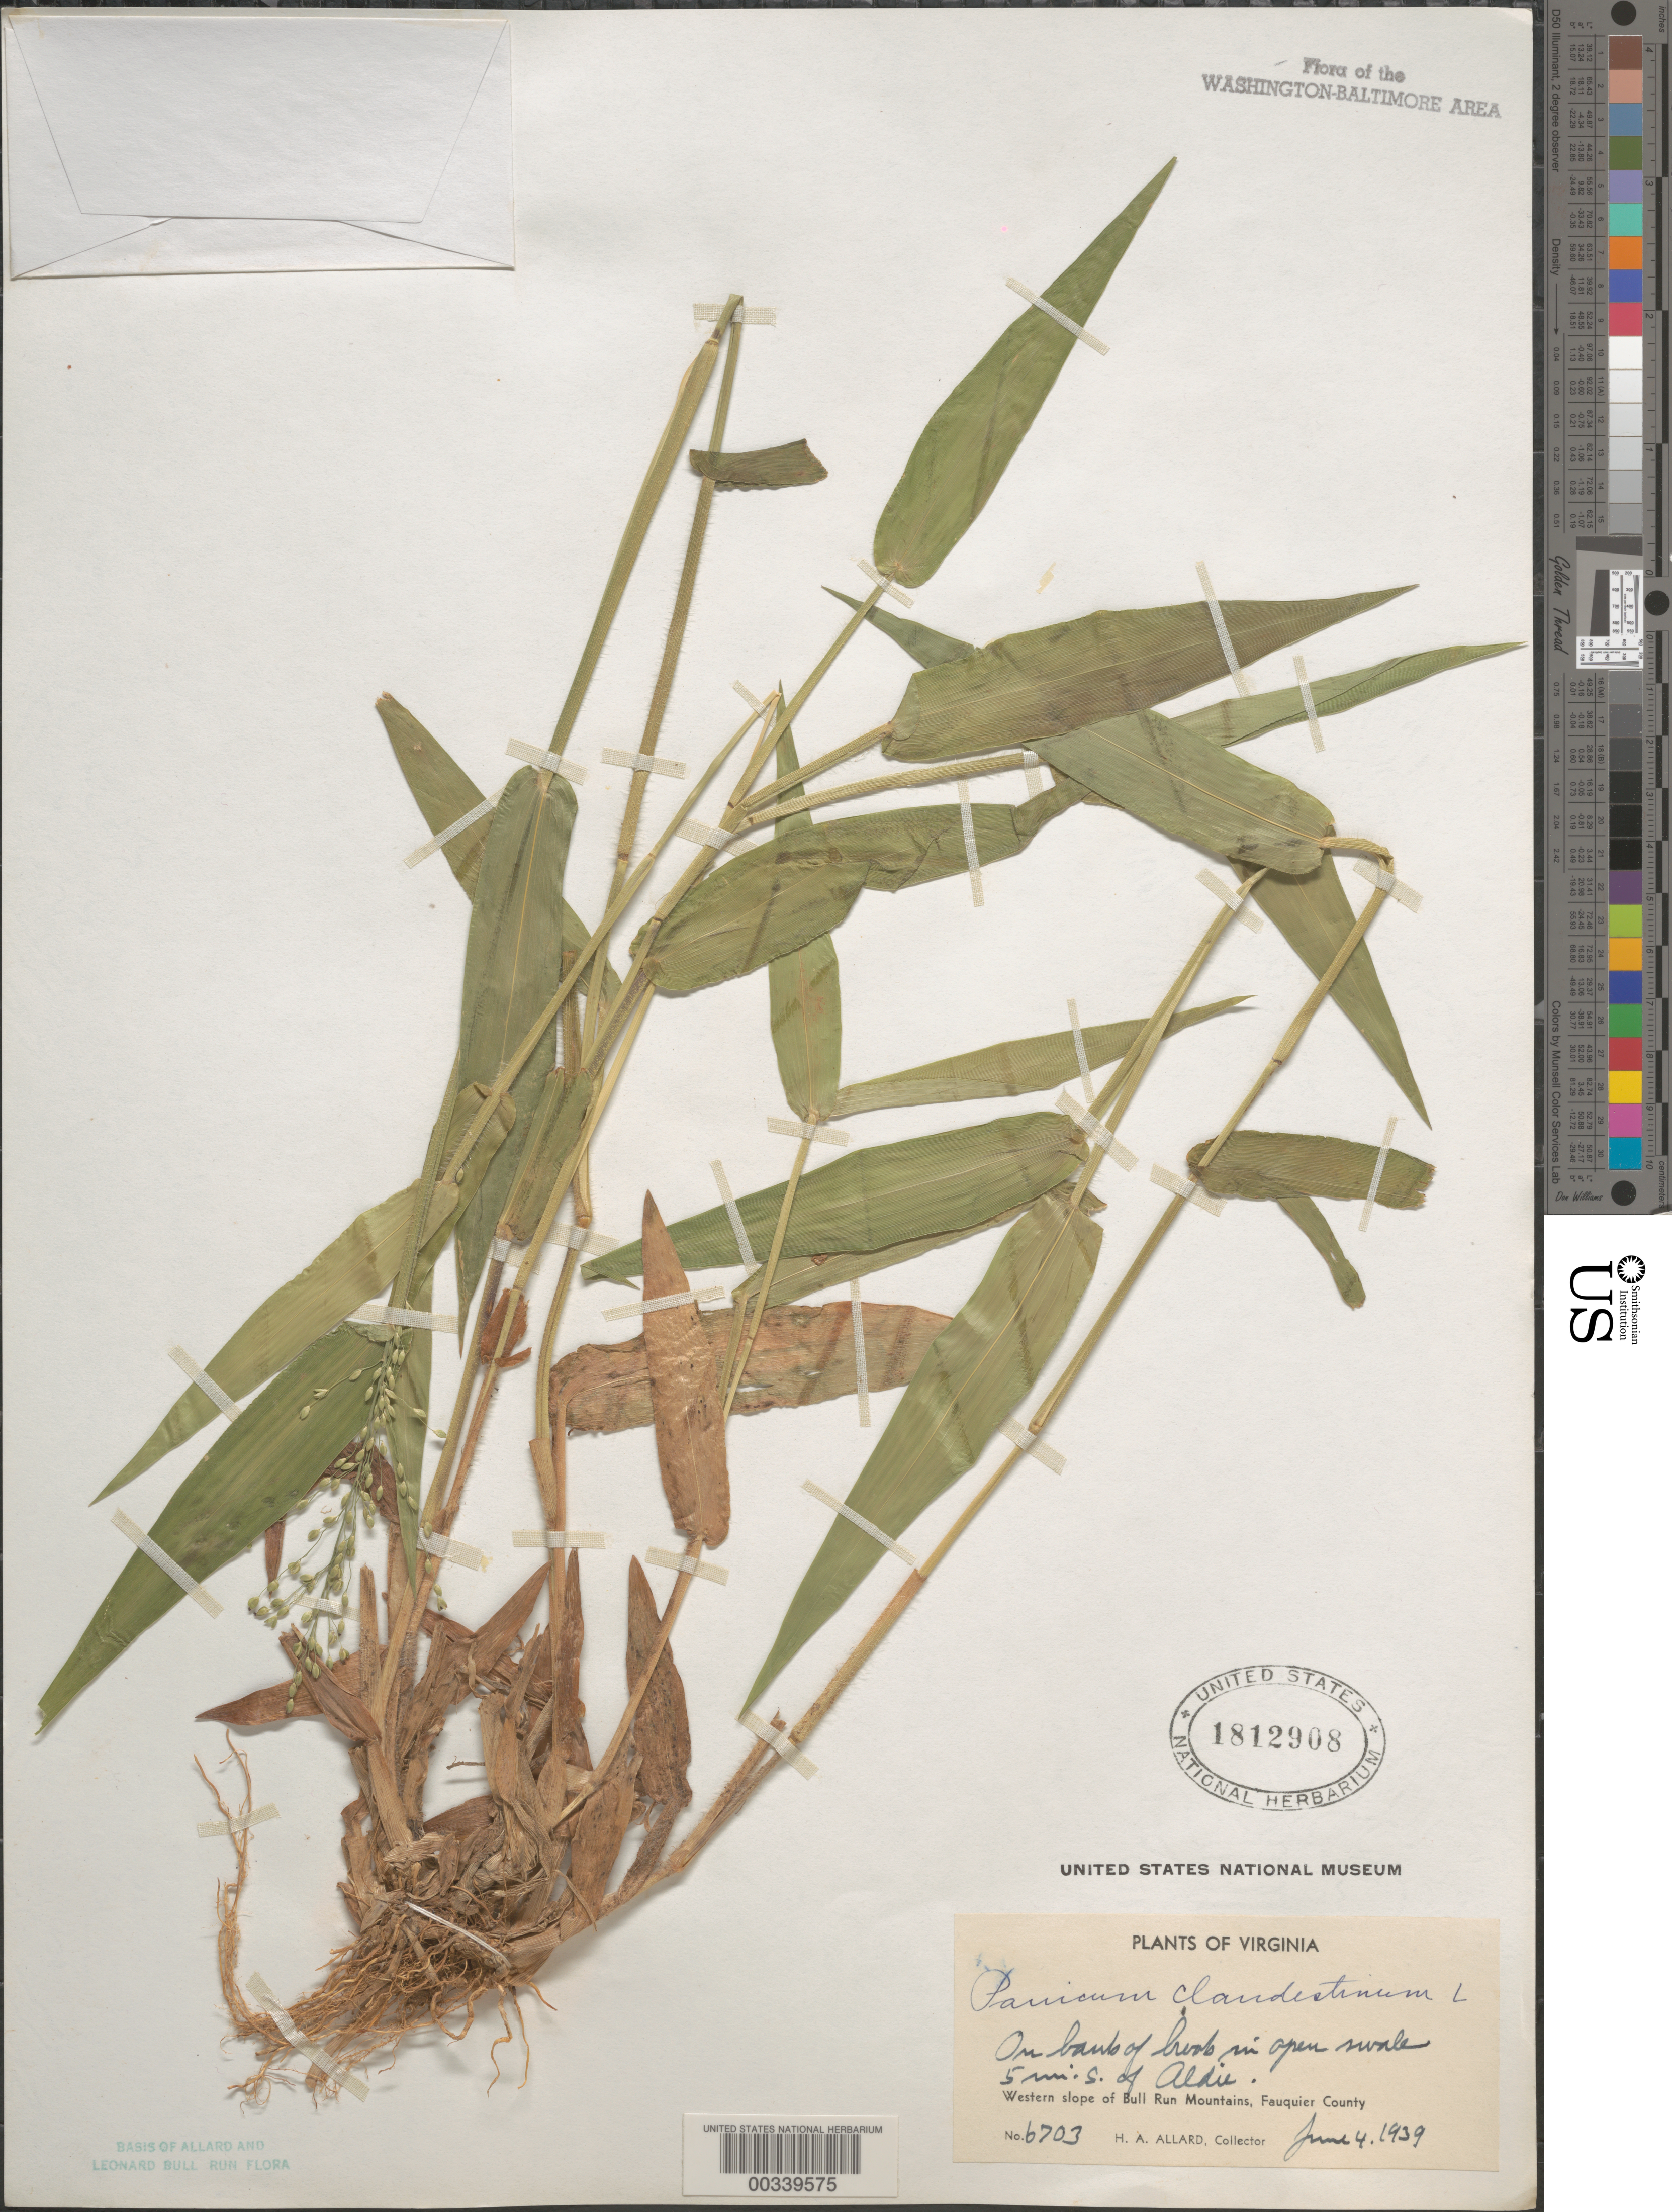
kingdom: Plantae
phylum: Tracheophyta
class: Liliopsida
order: Poales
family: Poaceae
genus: Dichanthelium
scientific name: Dichanthelium clandestinum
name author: (L.) Gould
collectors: H. A. Allard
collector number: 6703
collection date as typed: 04 Jun 1939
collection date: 1939-06-04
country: United States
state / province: Virginia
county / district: Loudoun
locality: Aldie Bull Run Mts.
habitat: On bank of brook in open swale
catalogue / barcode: US 1812908